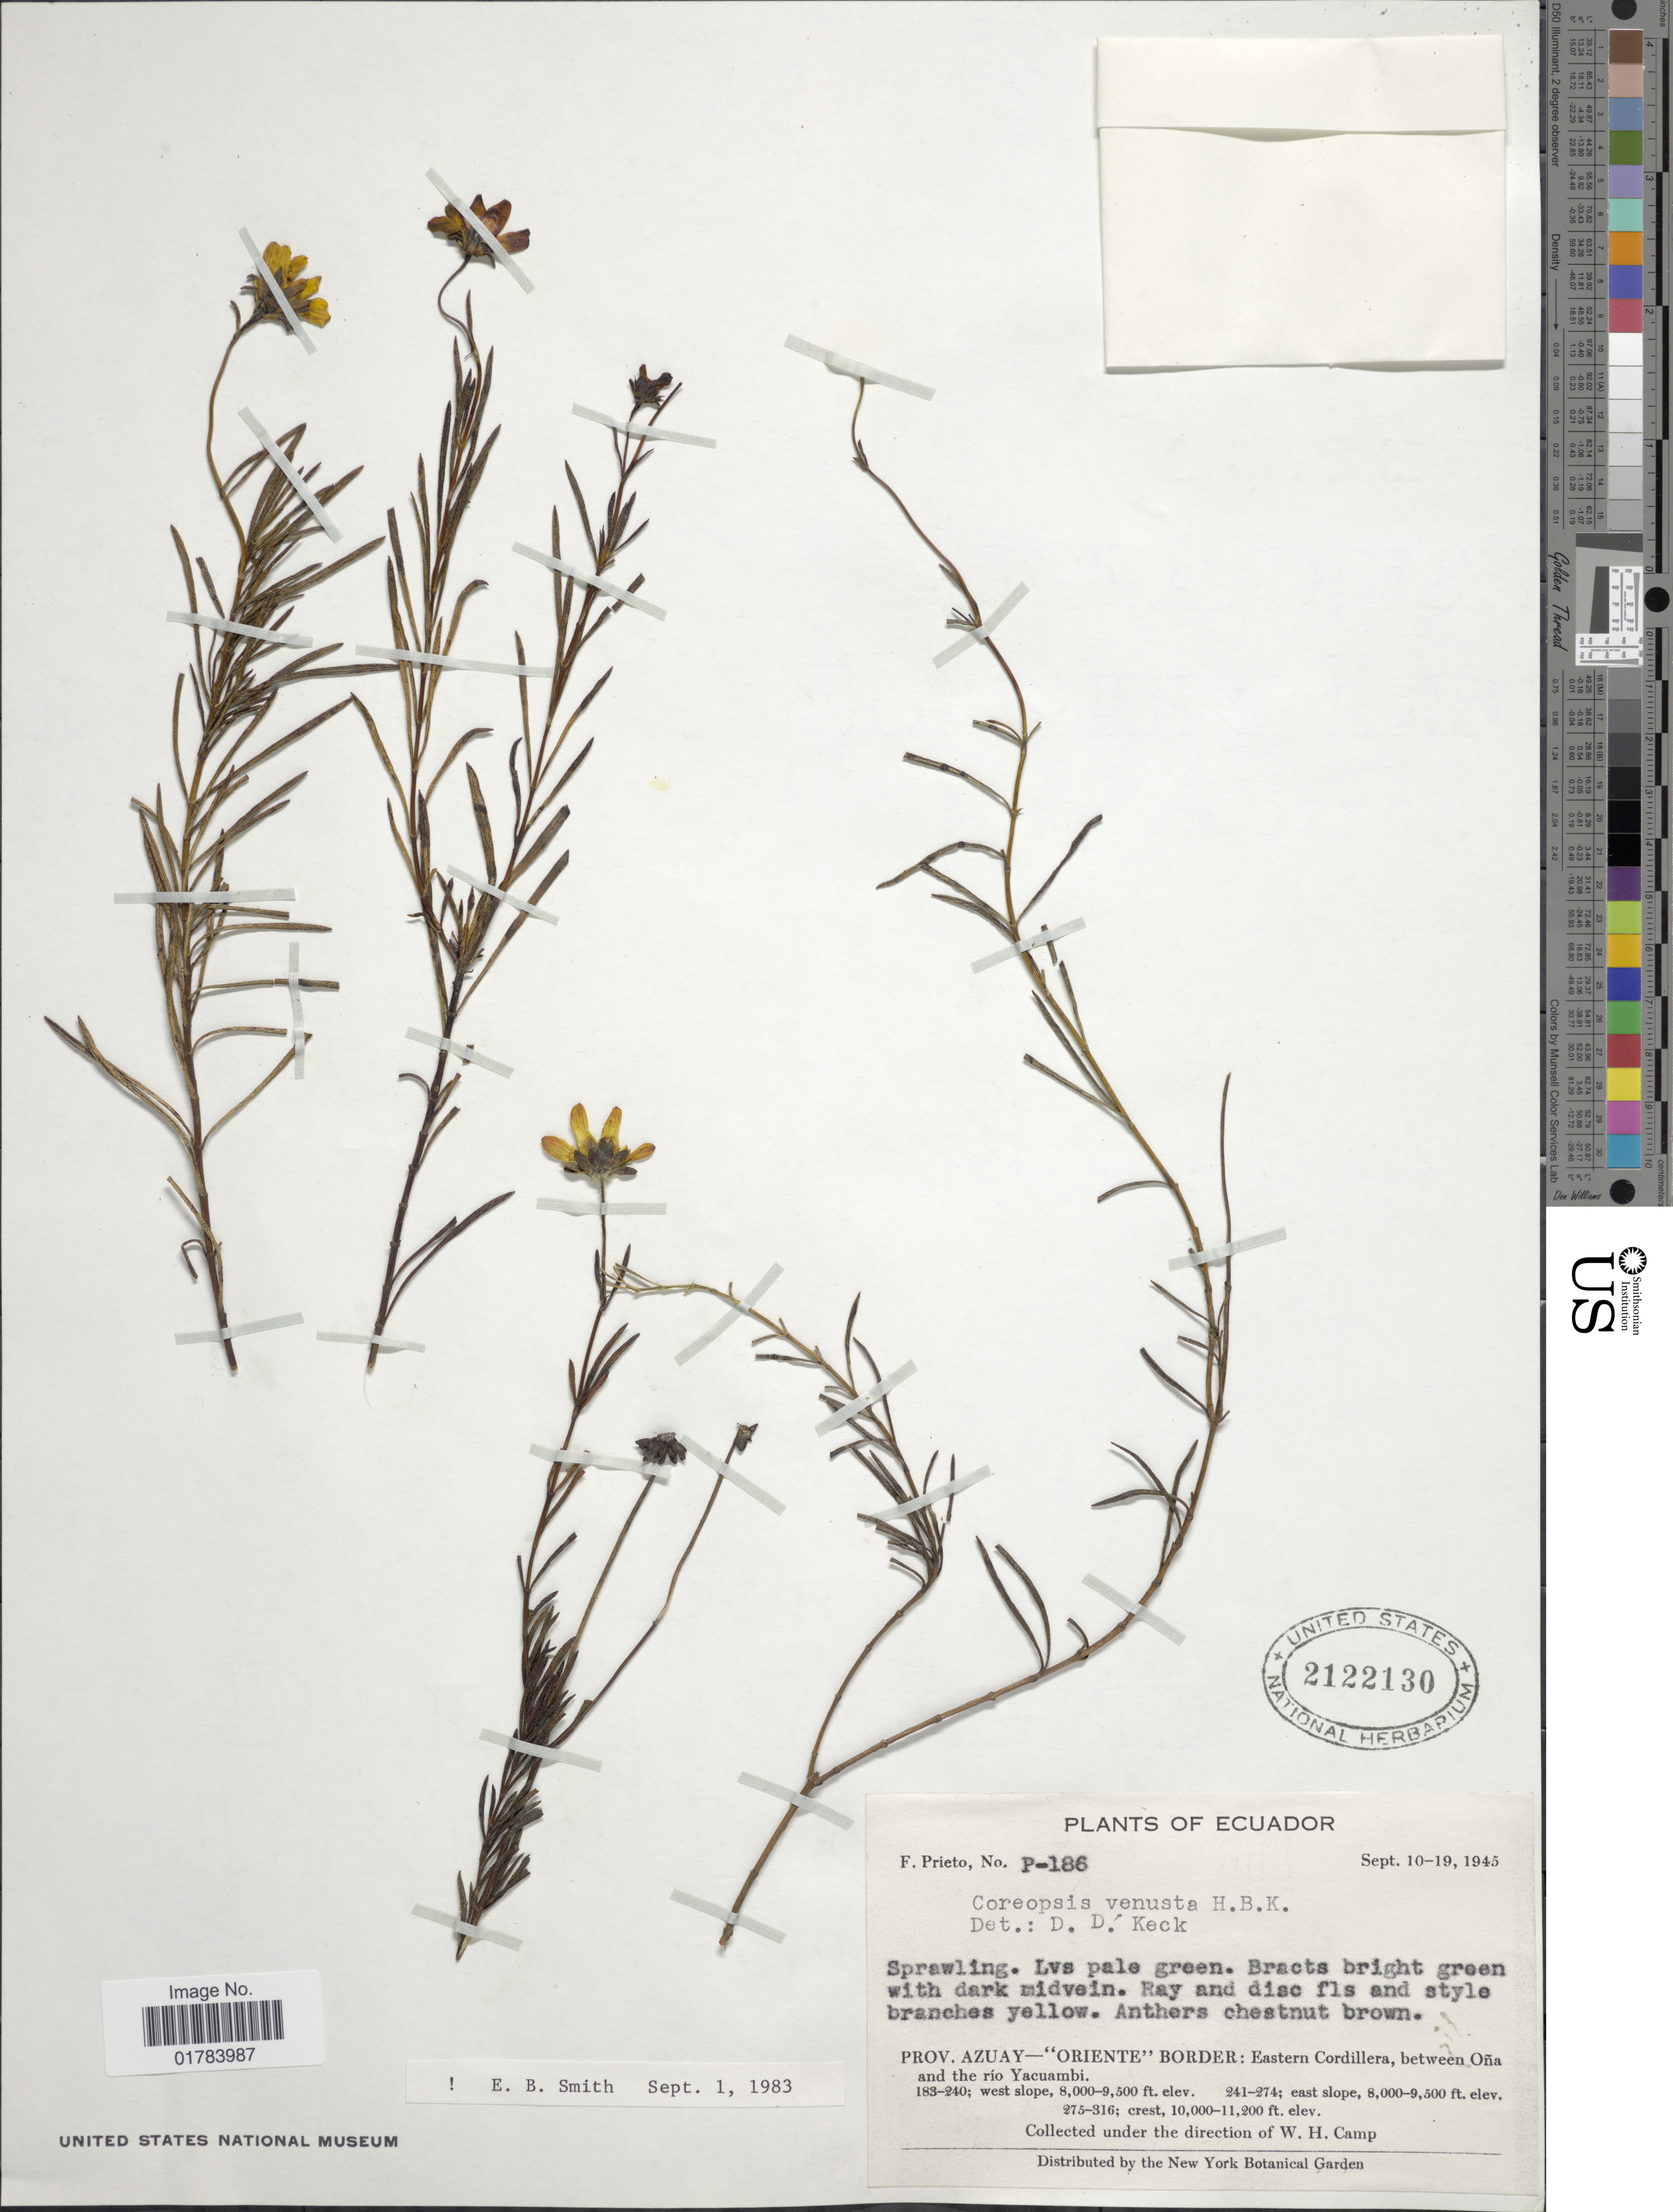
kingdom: Plantae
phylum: Tracheophyta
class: Magnoliopsida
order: Asterales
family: Asteraceae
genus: Coreopsis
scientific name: Coreopsis venusta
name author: Kunth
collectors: W. H. Camp & F. Prieto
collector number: P186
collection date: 1945-09-10/1945-09-19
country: Ecuador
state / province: Azuay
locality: ORIENTE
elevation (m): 2438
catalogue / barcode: US 2122130